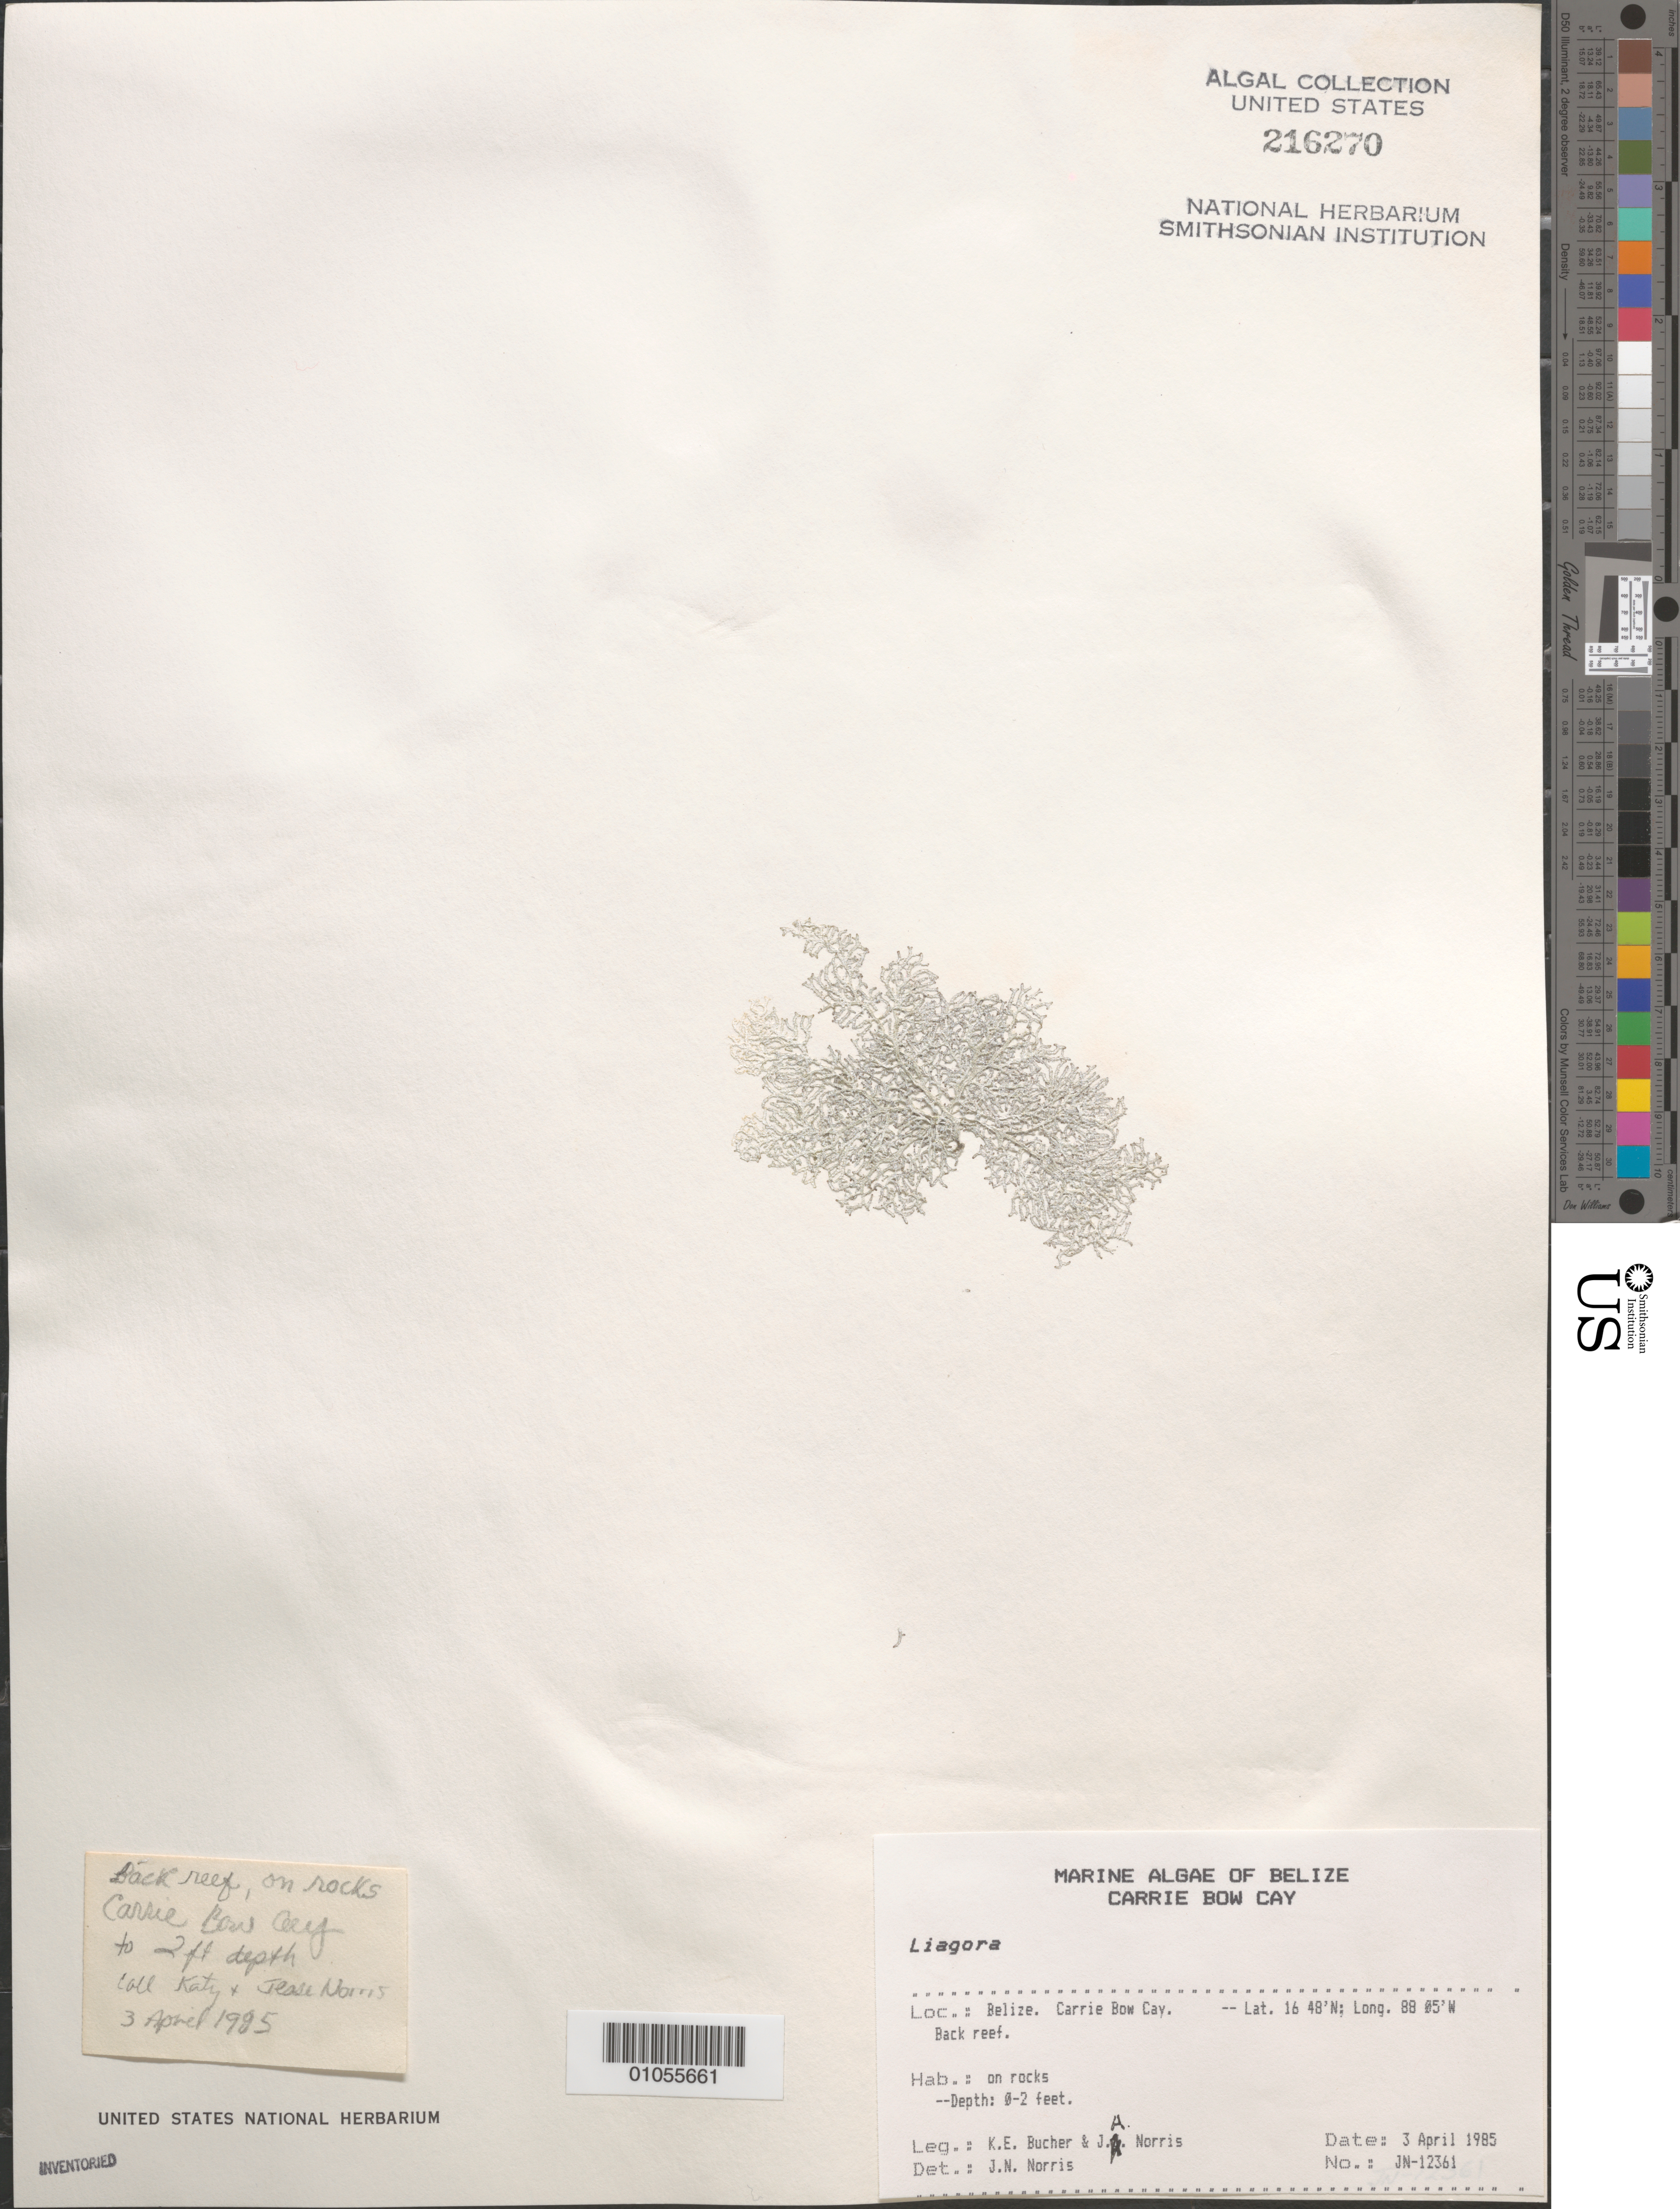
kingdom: Plantae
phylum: Rhodophyta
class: Florideophyceae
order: Nemaliales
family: Liagoraceae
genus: Liagora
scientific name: Liagora sp.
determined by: Norris, James N.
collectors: K. E. Bucher & J. A. Norris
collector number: JN-12361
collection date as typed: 03 Apr 1985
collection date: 1985-04-03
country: Belize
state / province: Stann Creek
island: Carrie Bow Cay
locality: Back reef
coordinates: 16 48'N, 88 05'W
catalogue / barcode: US 216270